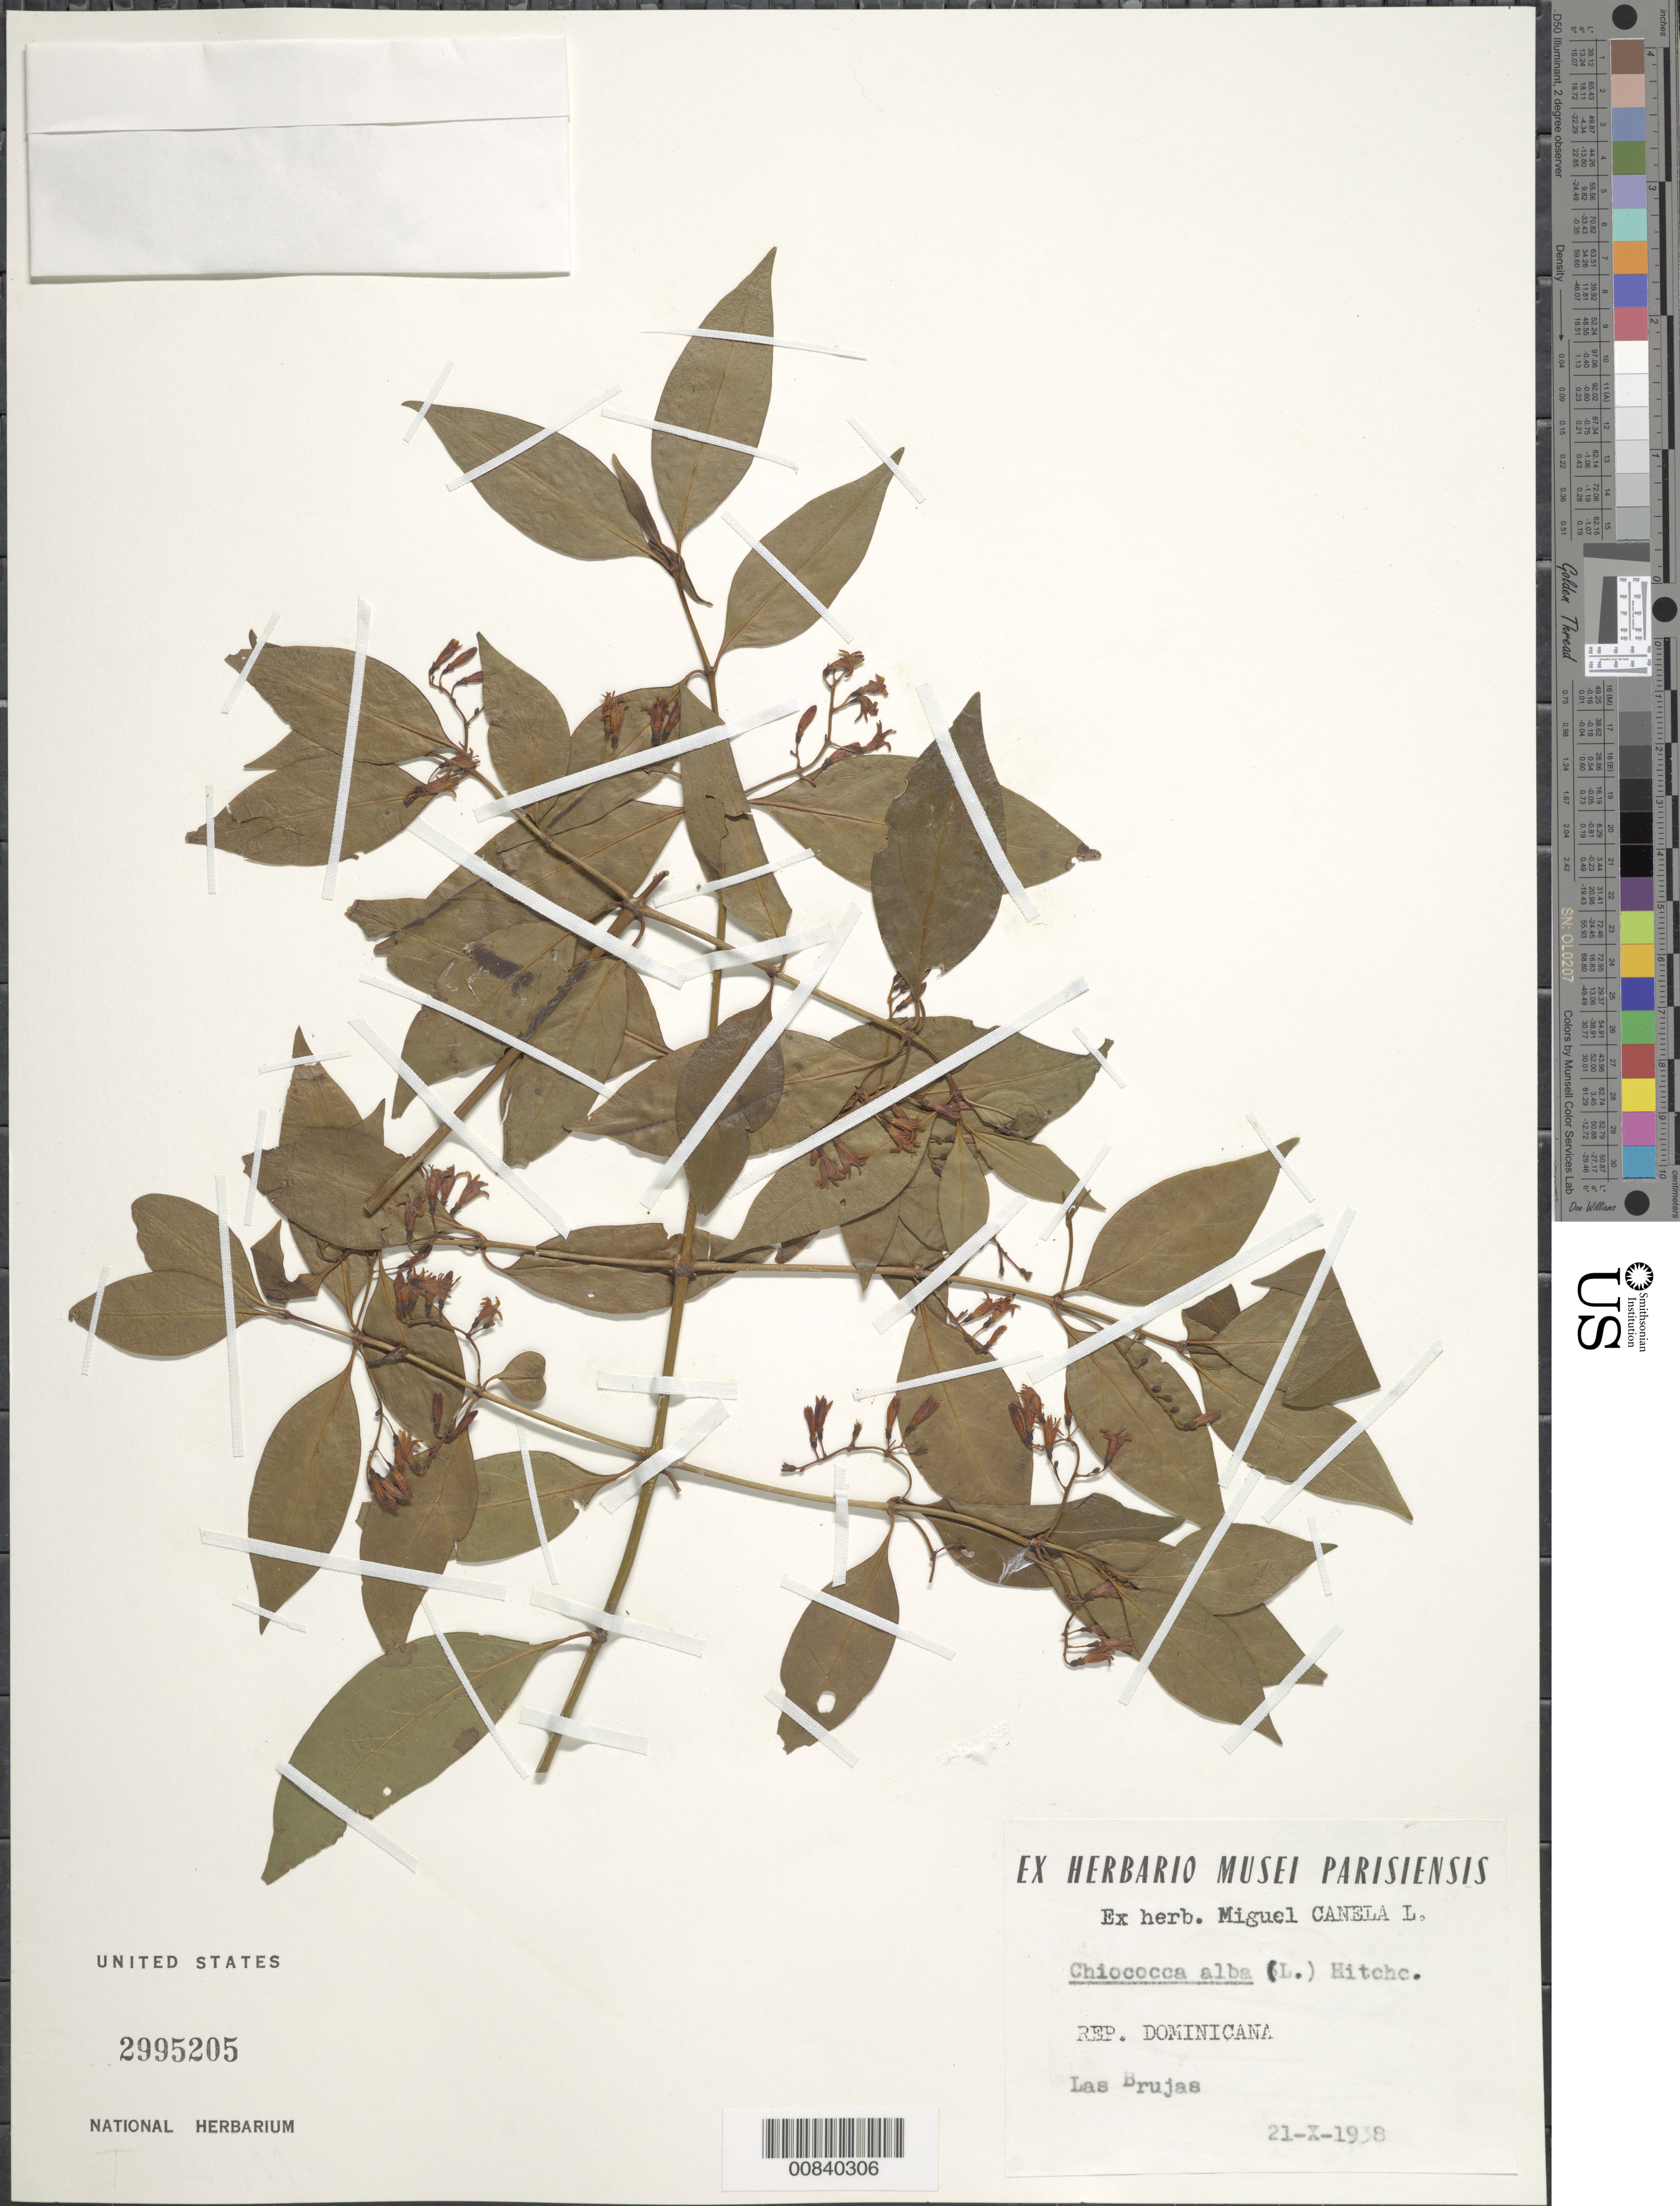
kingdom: Plantae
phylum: Tracheophyta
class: Magnoliopsida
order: Gentianales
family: Rubiaceae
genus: Chiococca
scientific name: Chiococca alba subsp. alba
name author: (L.) Hitchc.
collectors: M. Canela Lazaro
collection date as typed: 21 May 1938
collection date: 1938-05-21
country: Dominican Republic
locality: Las Brujas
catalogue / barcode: US 2995205